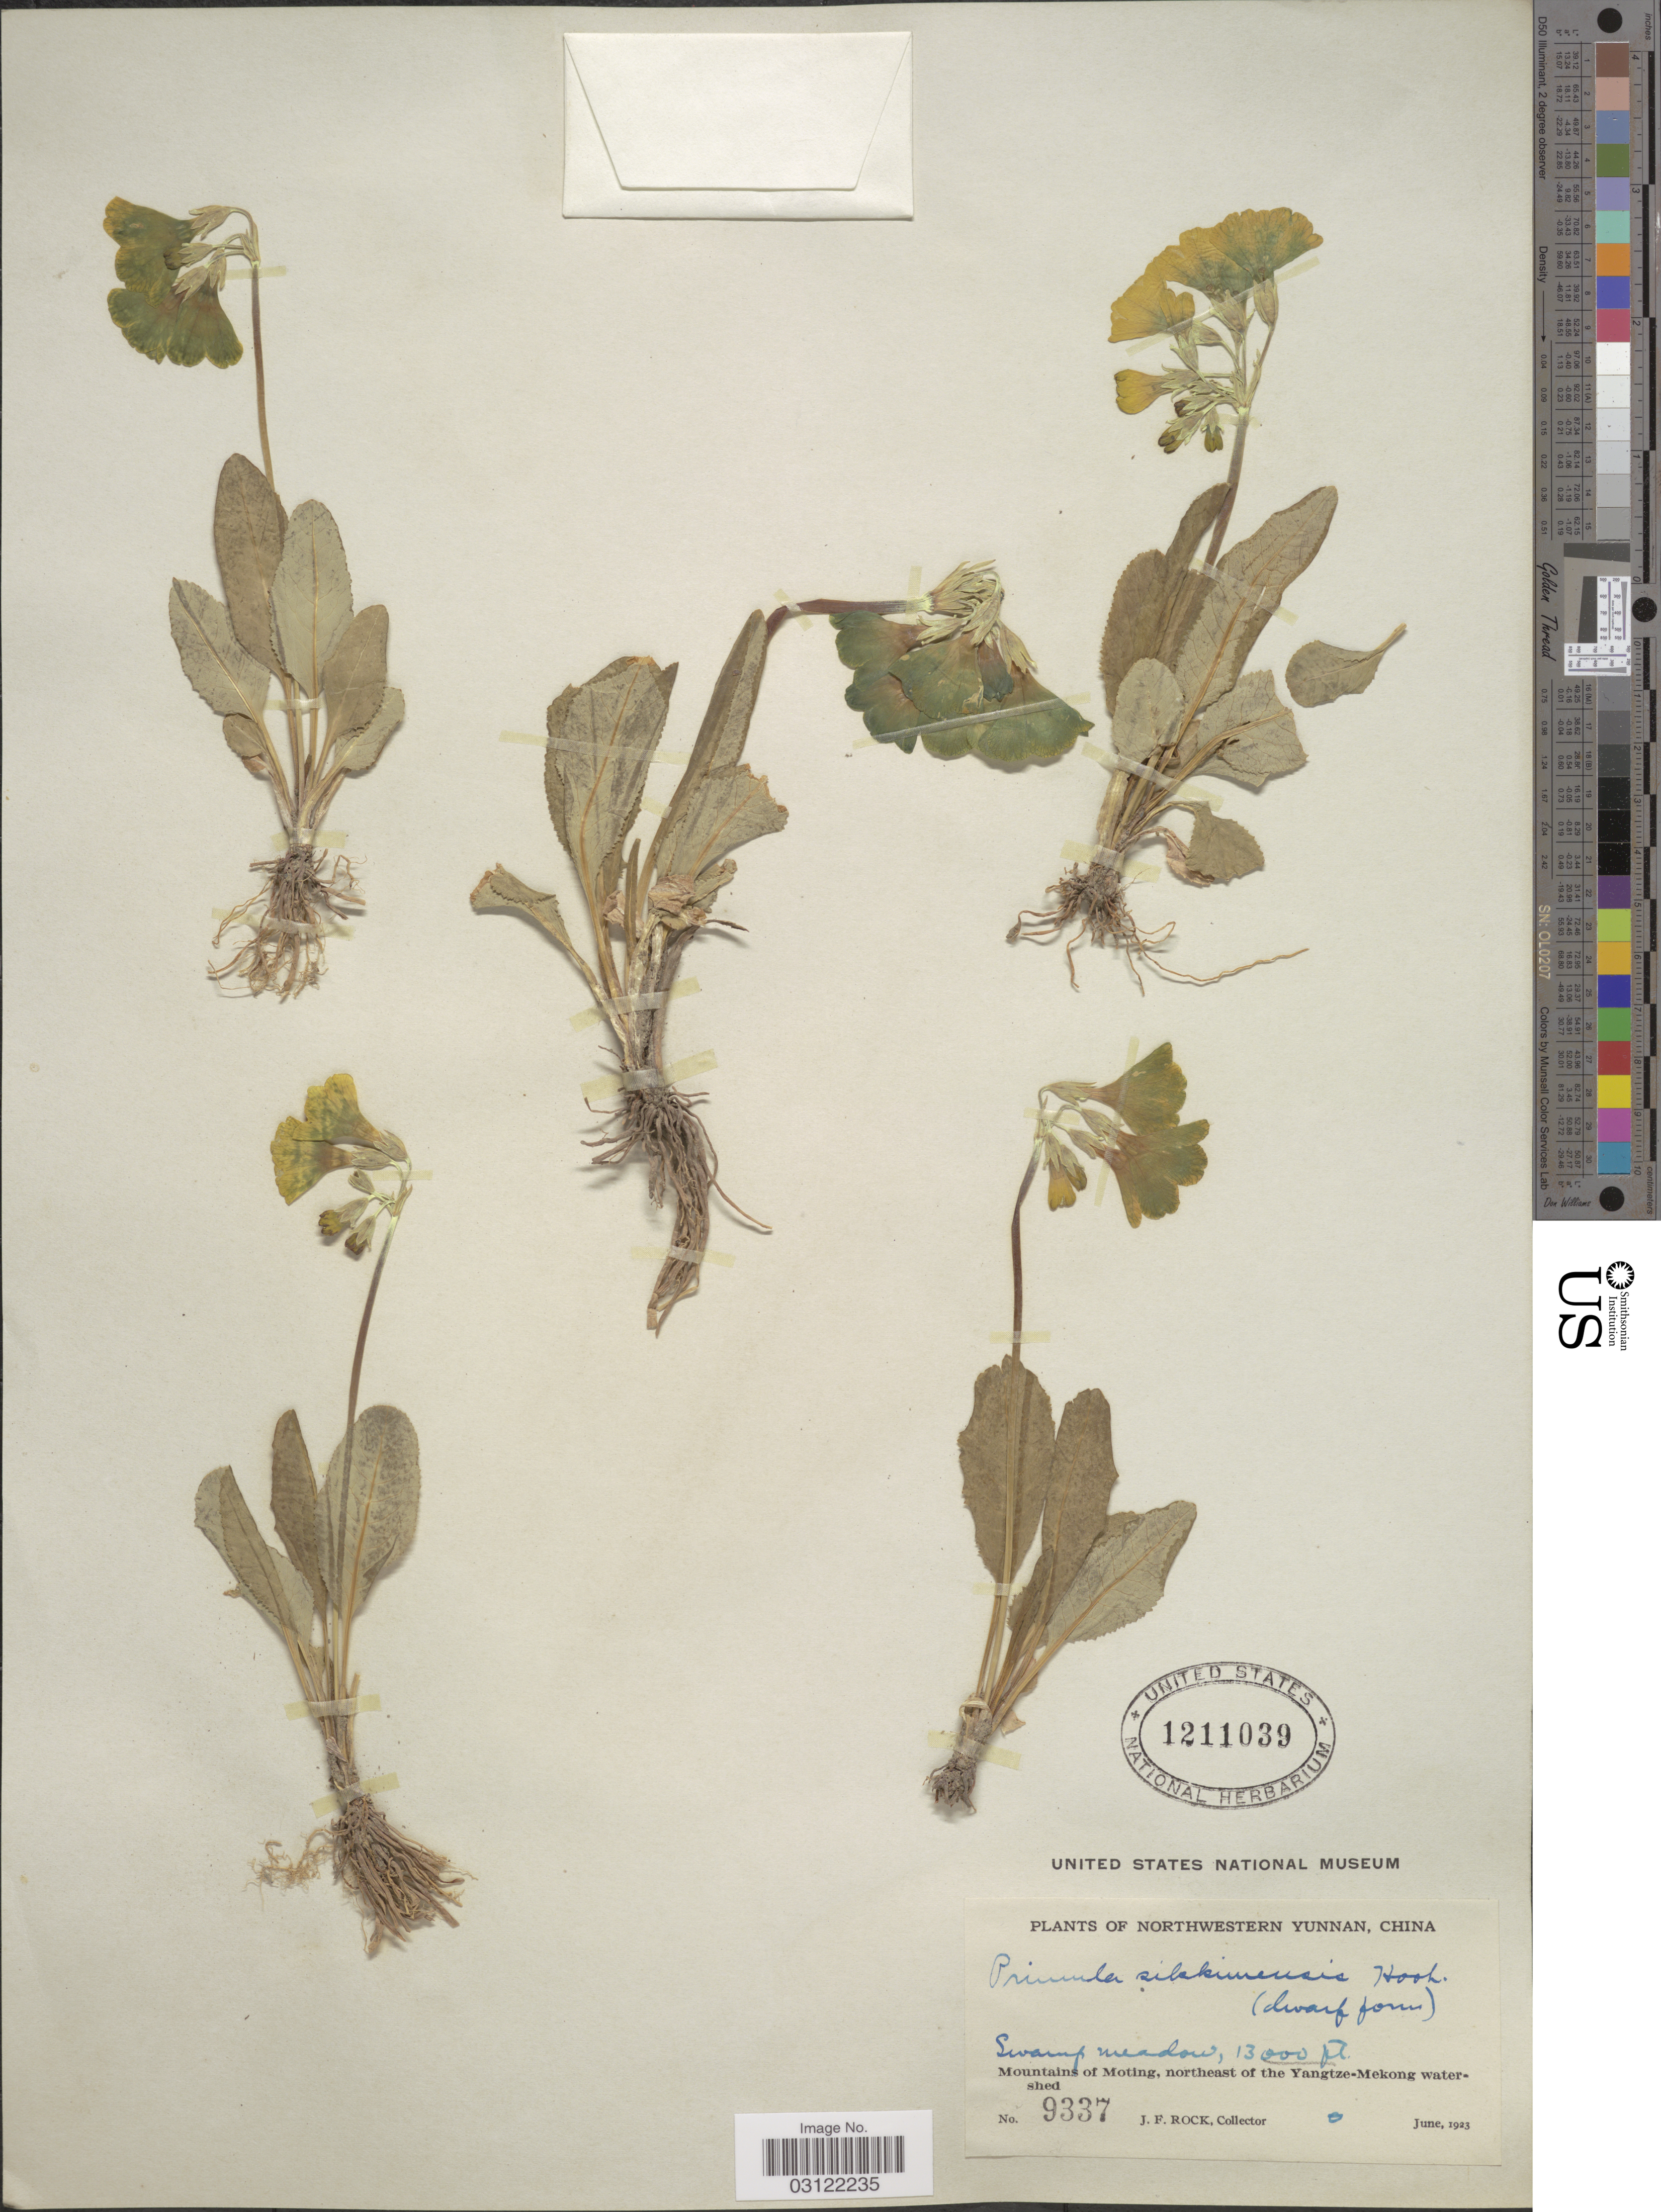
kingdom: Plantae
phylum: Tracheophyta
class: Magnoliopsida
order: Ericales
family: Primulaceae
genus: Primula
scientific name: Primula sikkimensis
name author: Hook.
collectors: J. Rock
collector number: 9337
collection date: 1923-06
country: China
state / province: Yunnan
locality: Northwestern Yunnan. Mountains of Moting, northeast of the Yangtze-Mekong watershed.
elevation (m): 3962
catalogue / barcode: US 1211039